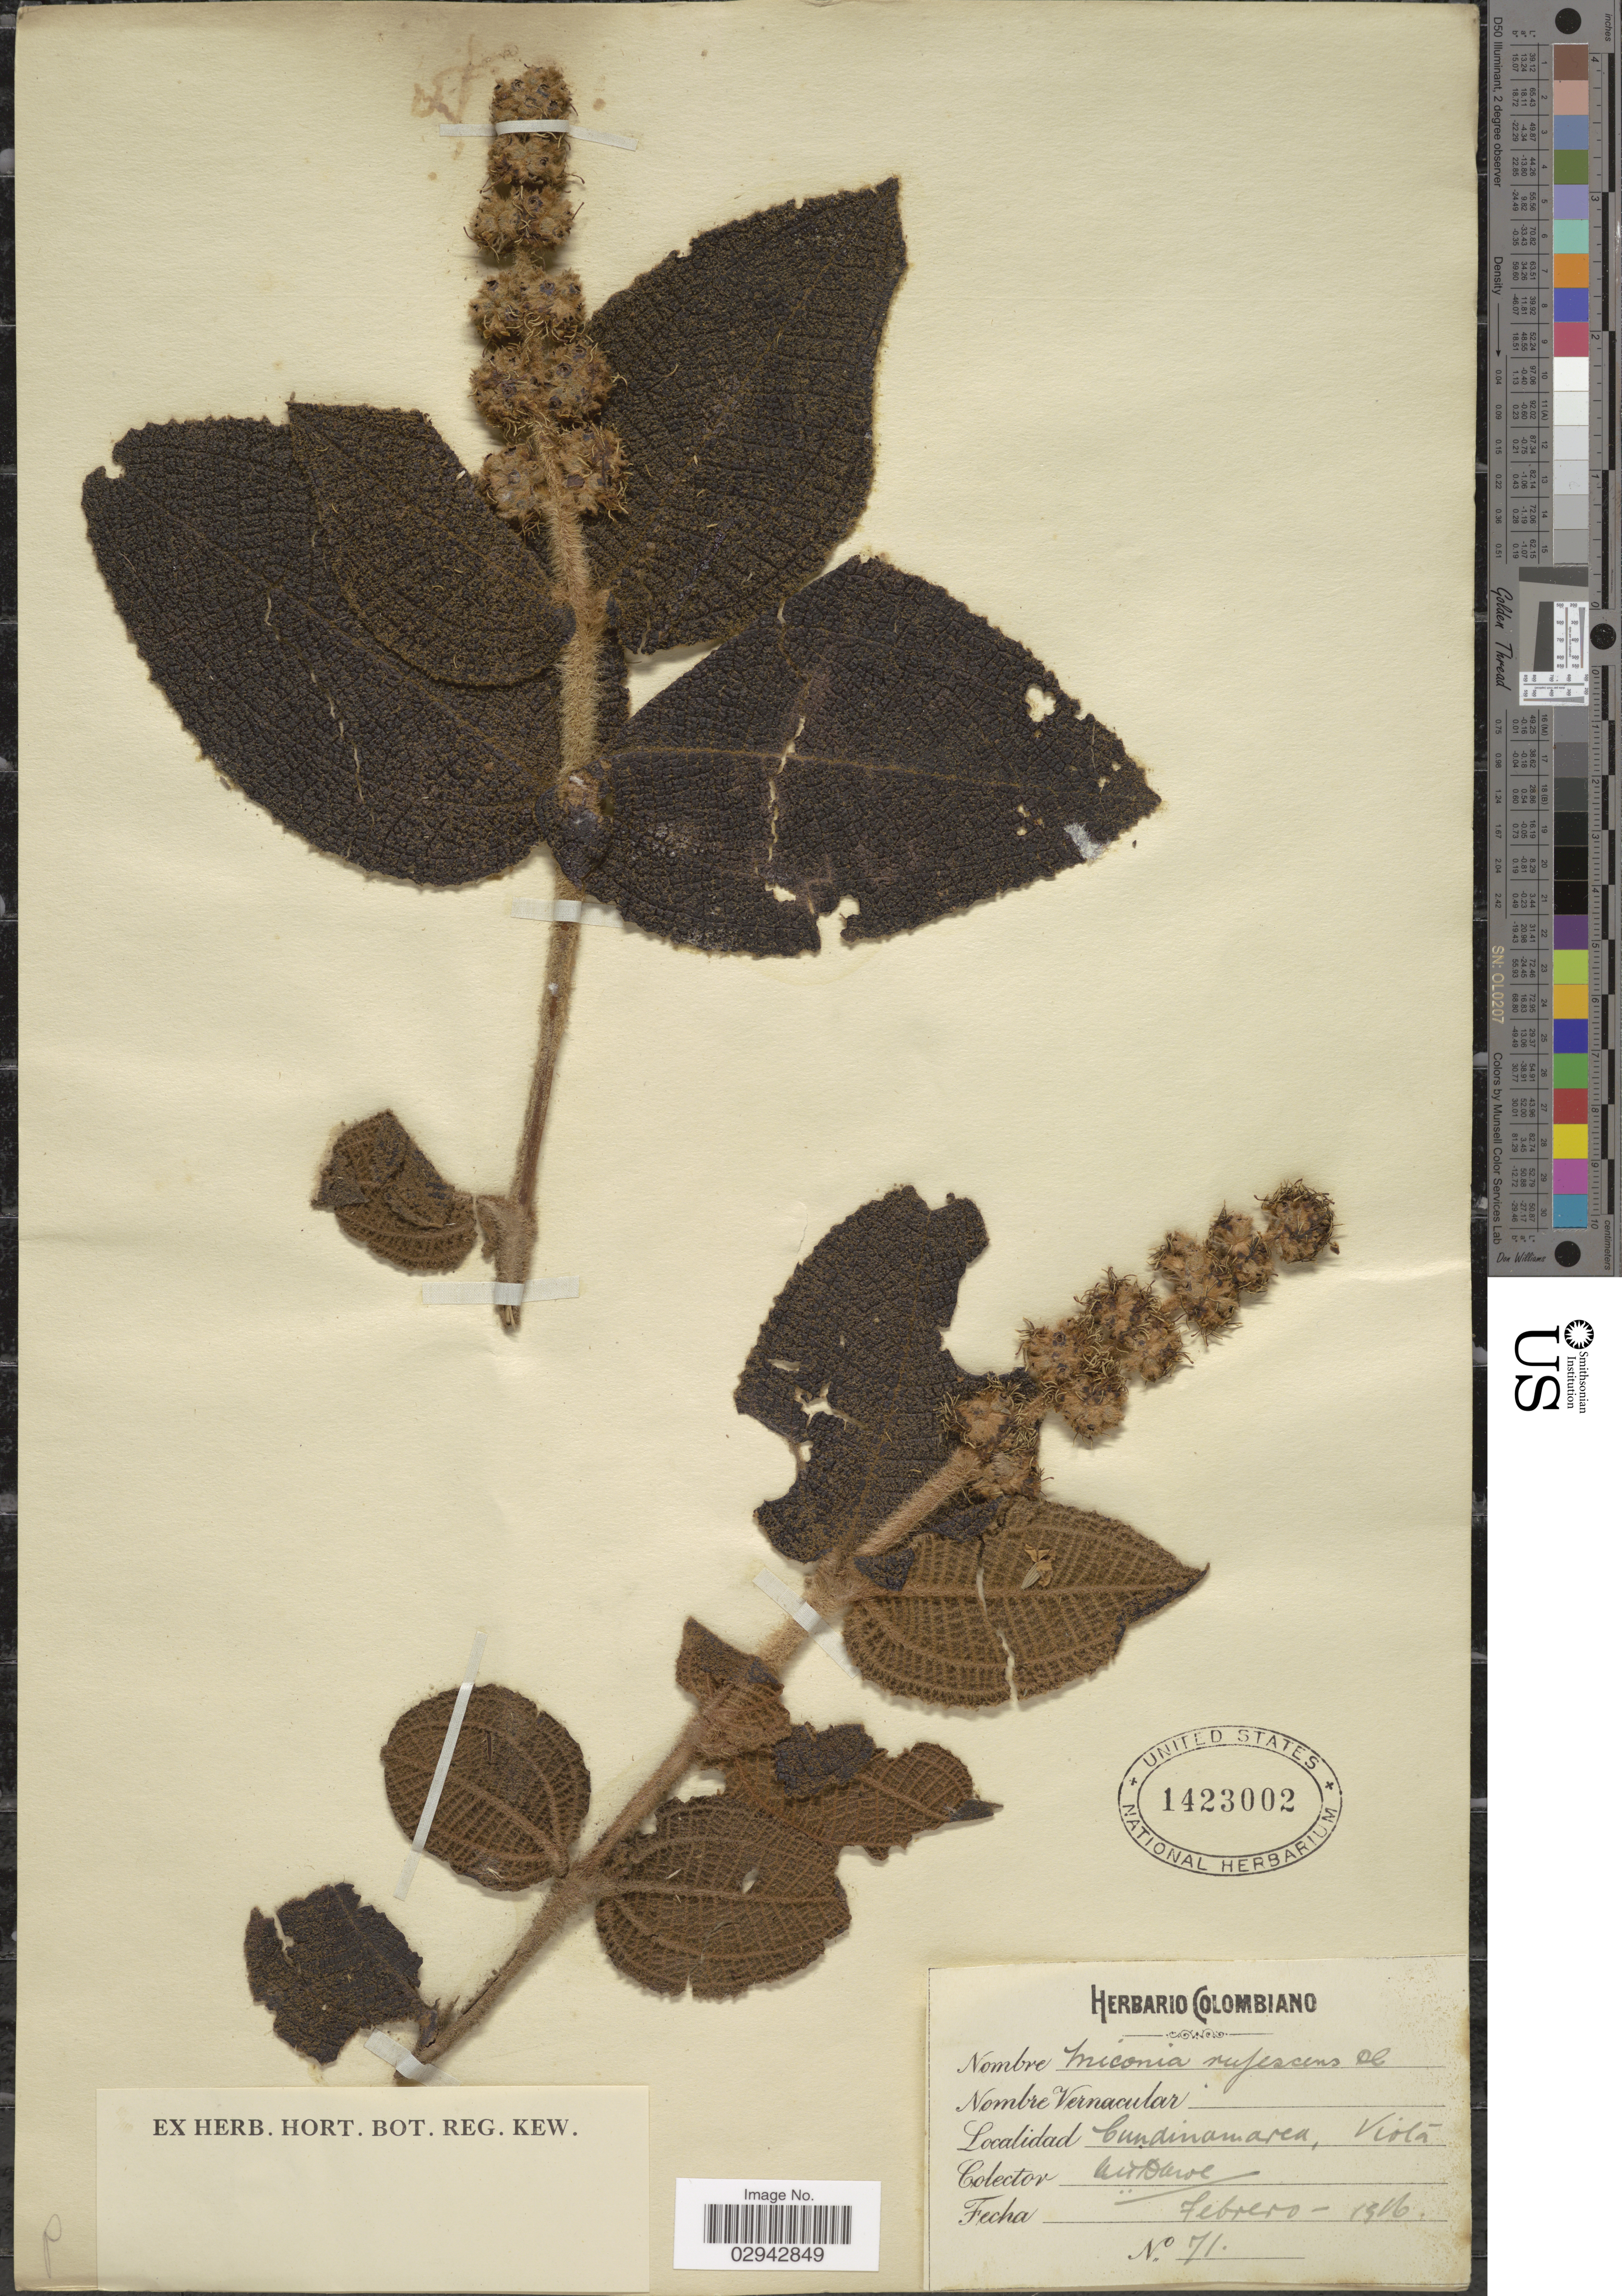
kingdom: Plantae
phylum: Tracheophyta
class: Magnoliopsida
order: Myrtales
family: Melastomataceae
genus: Miconia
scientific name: Miconia rufescens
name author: (Aubl.) DC.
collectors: M. T. Dawe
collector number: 71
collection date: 1916-02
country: Colombia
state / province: Cundinamarca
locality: Viota.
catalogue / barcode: US 1423002